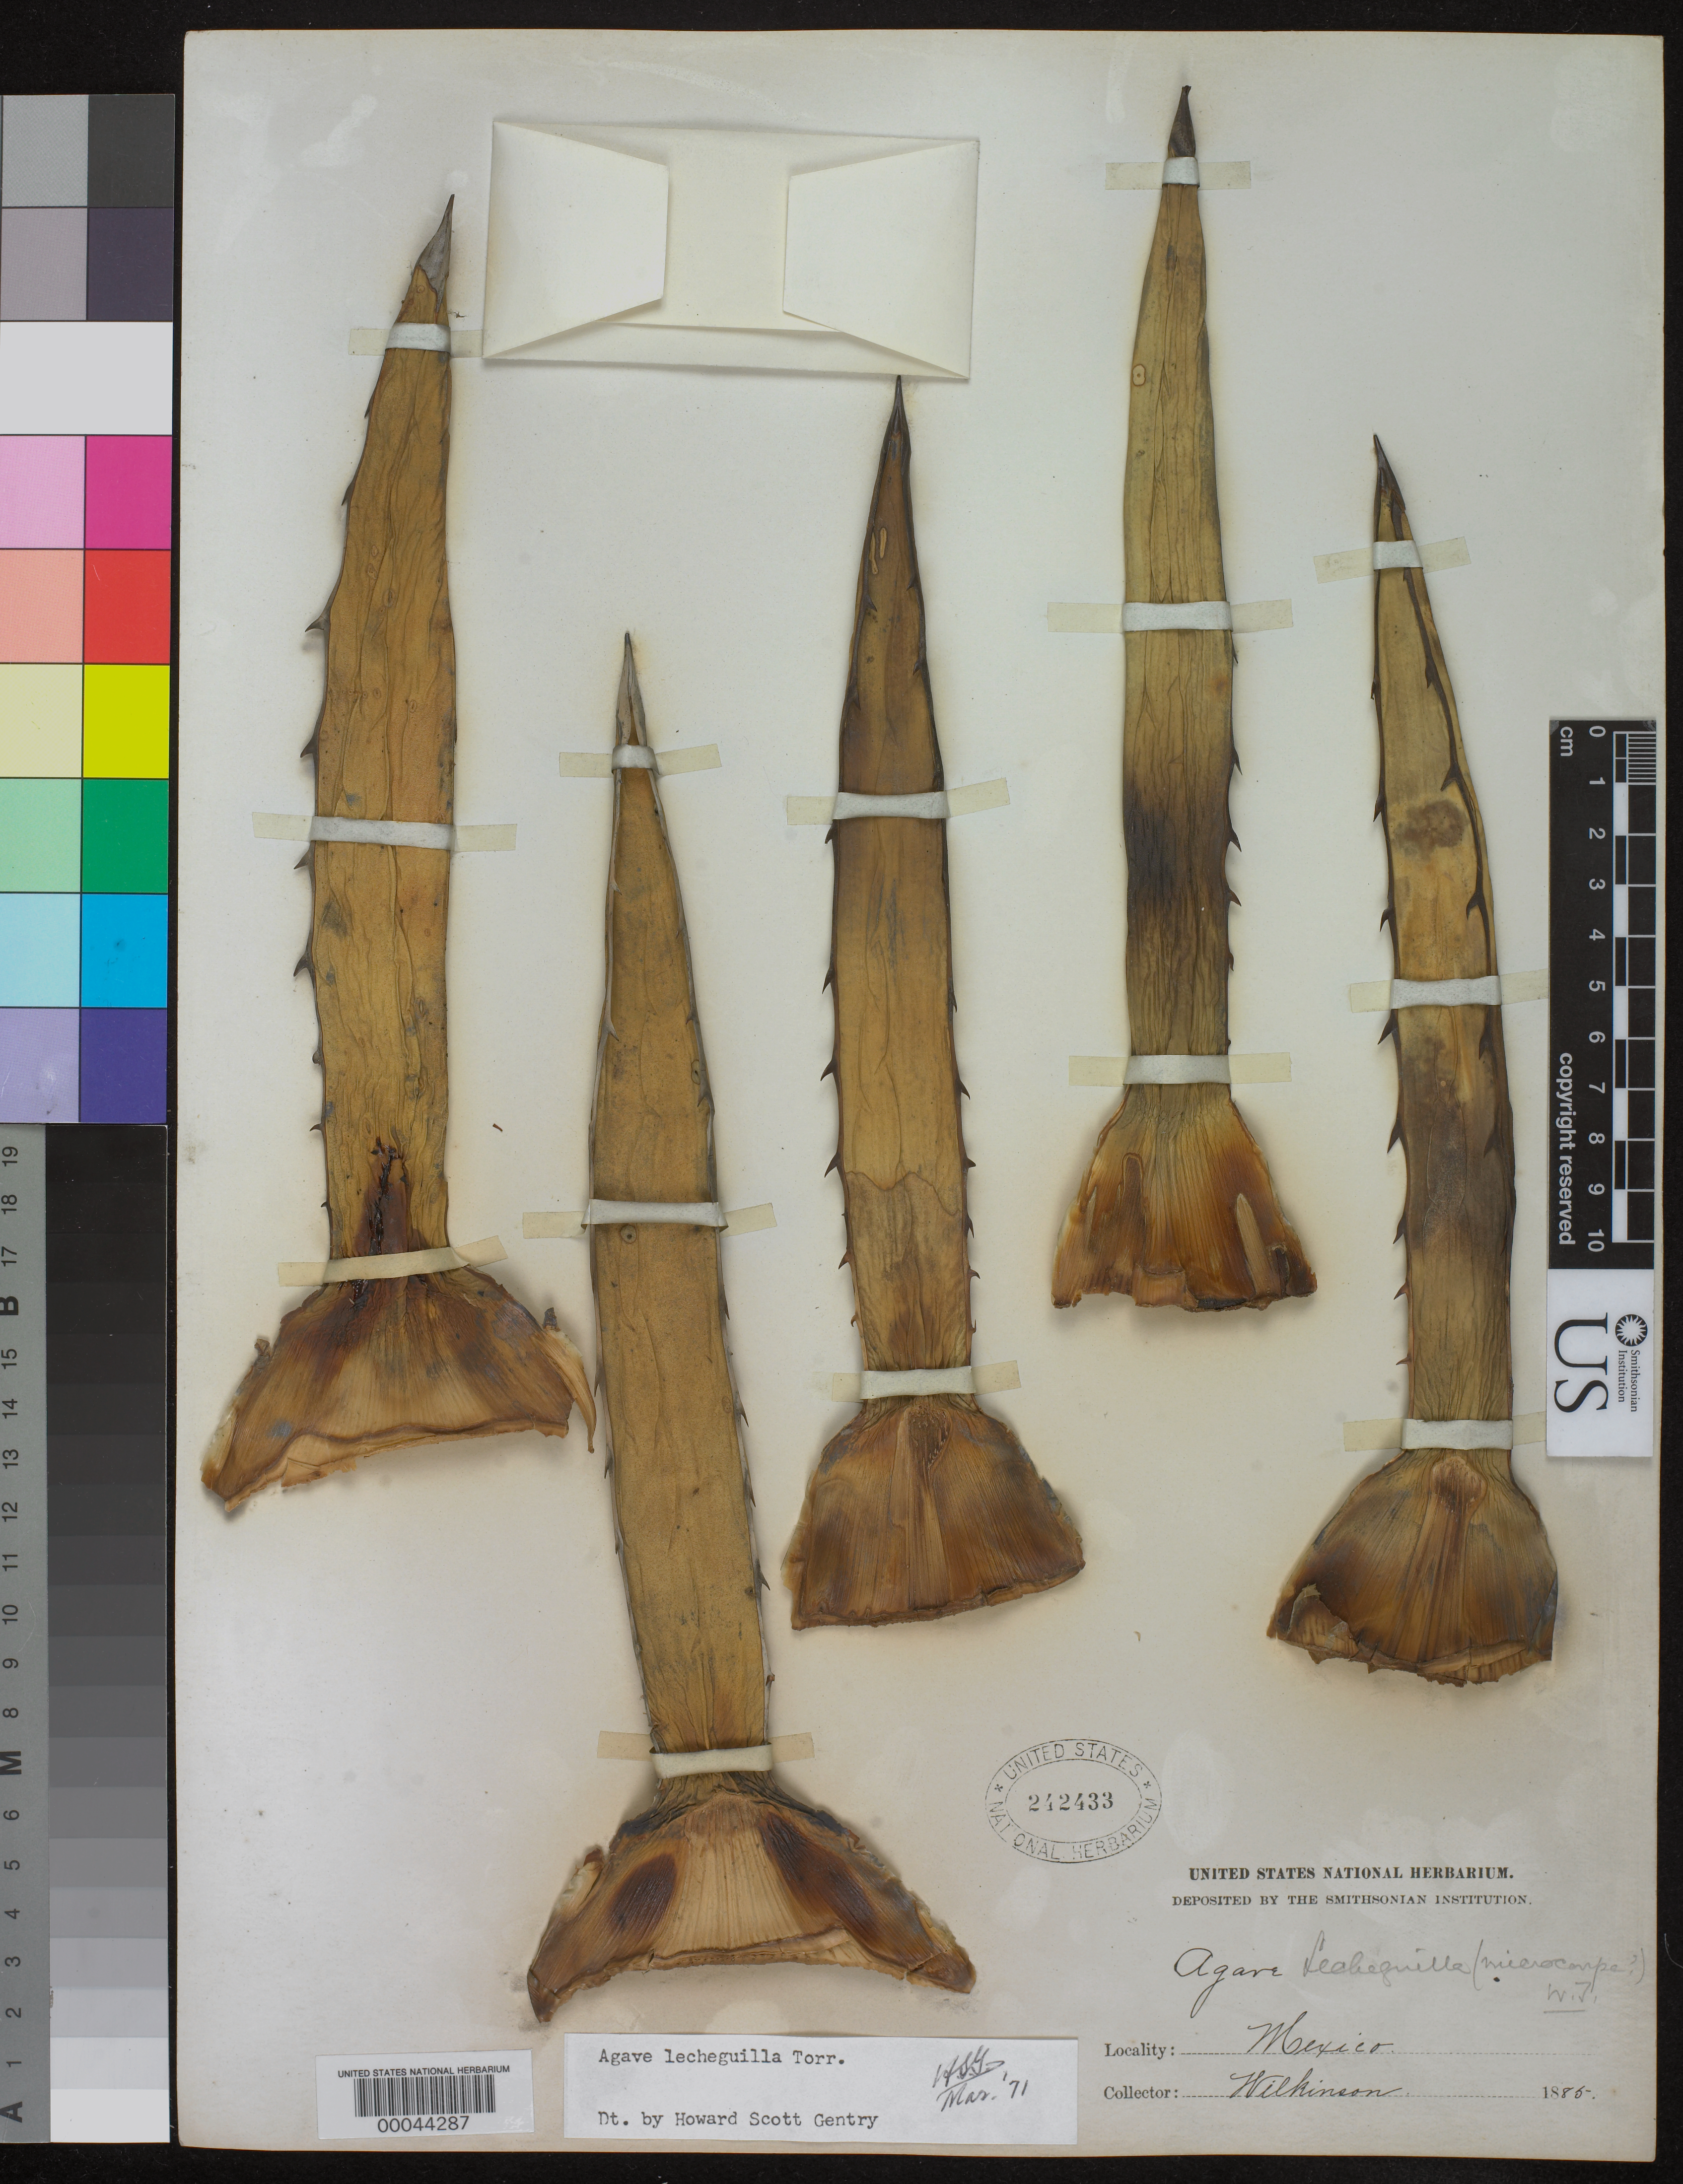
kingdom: Plantae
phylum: Tracheophyta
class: Liliopsida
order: Asparagales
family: Asparagaceae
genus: Agave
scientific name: Agave lechuguilla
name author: Torr.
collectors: E. Wilkinson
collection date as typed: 1885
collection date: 1885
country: Mexico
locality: E of Monserrat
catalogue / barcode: US 242433